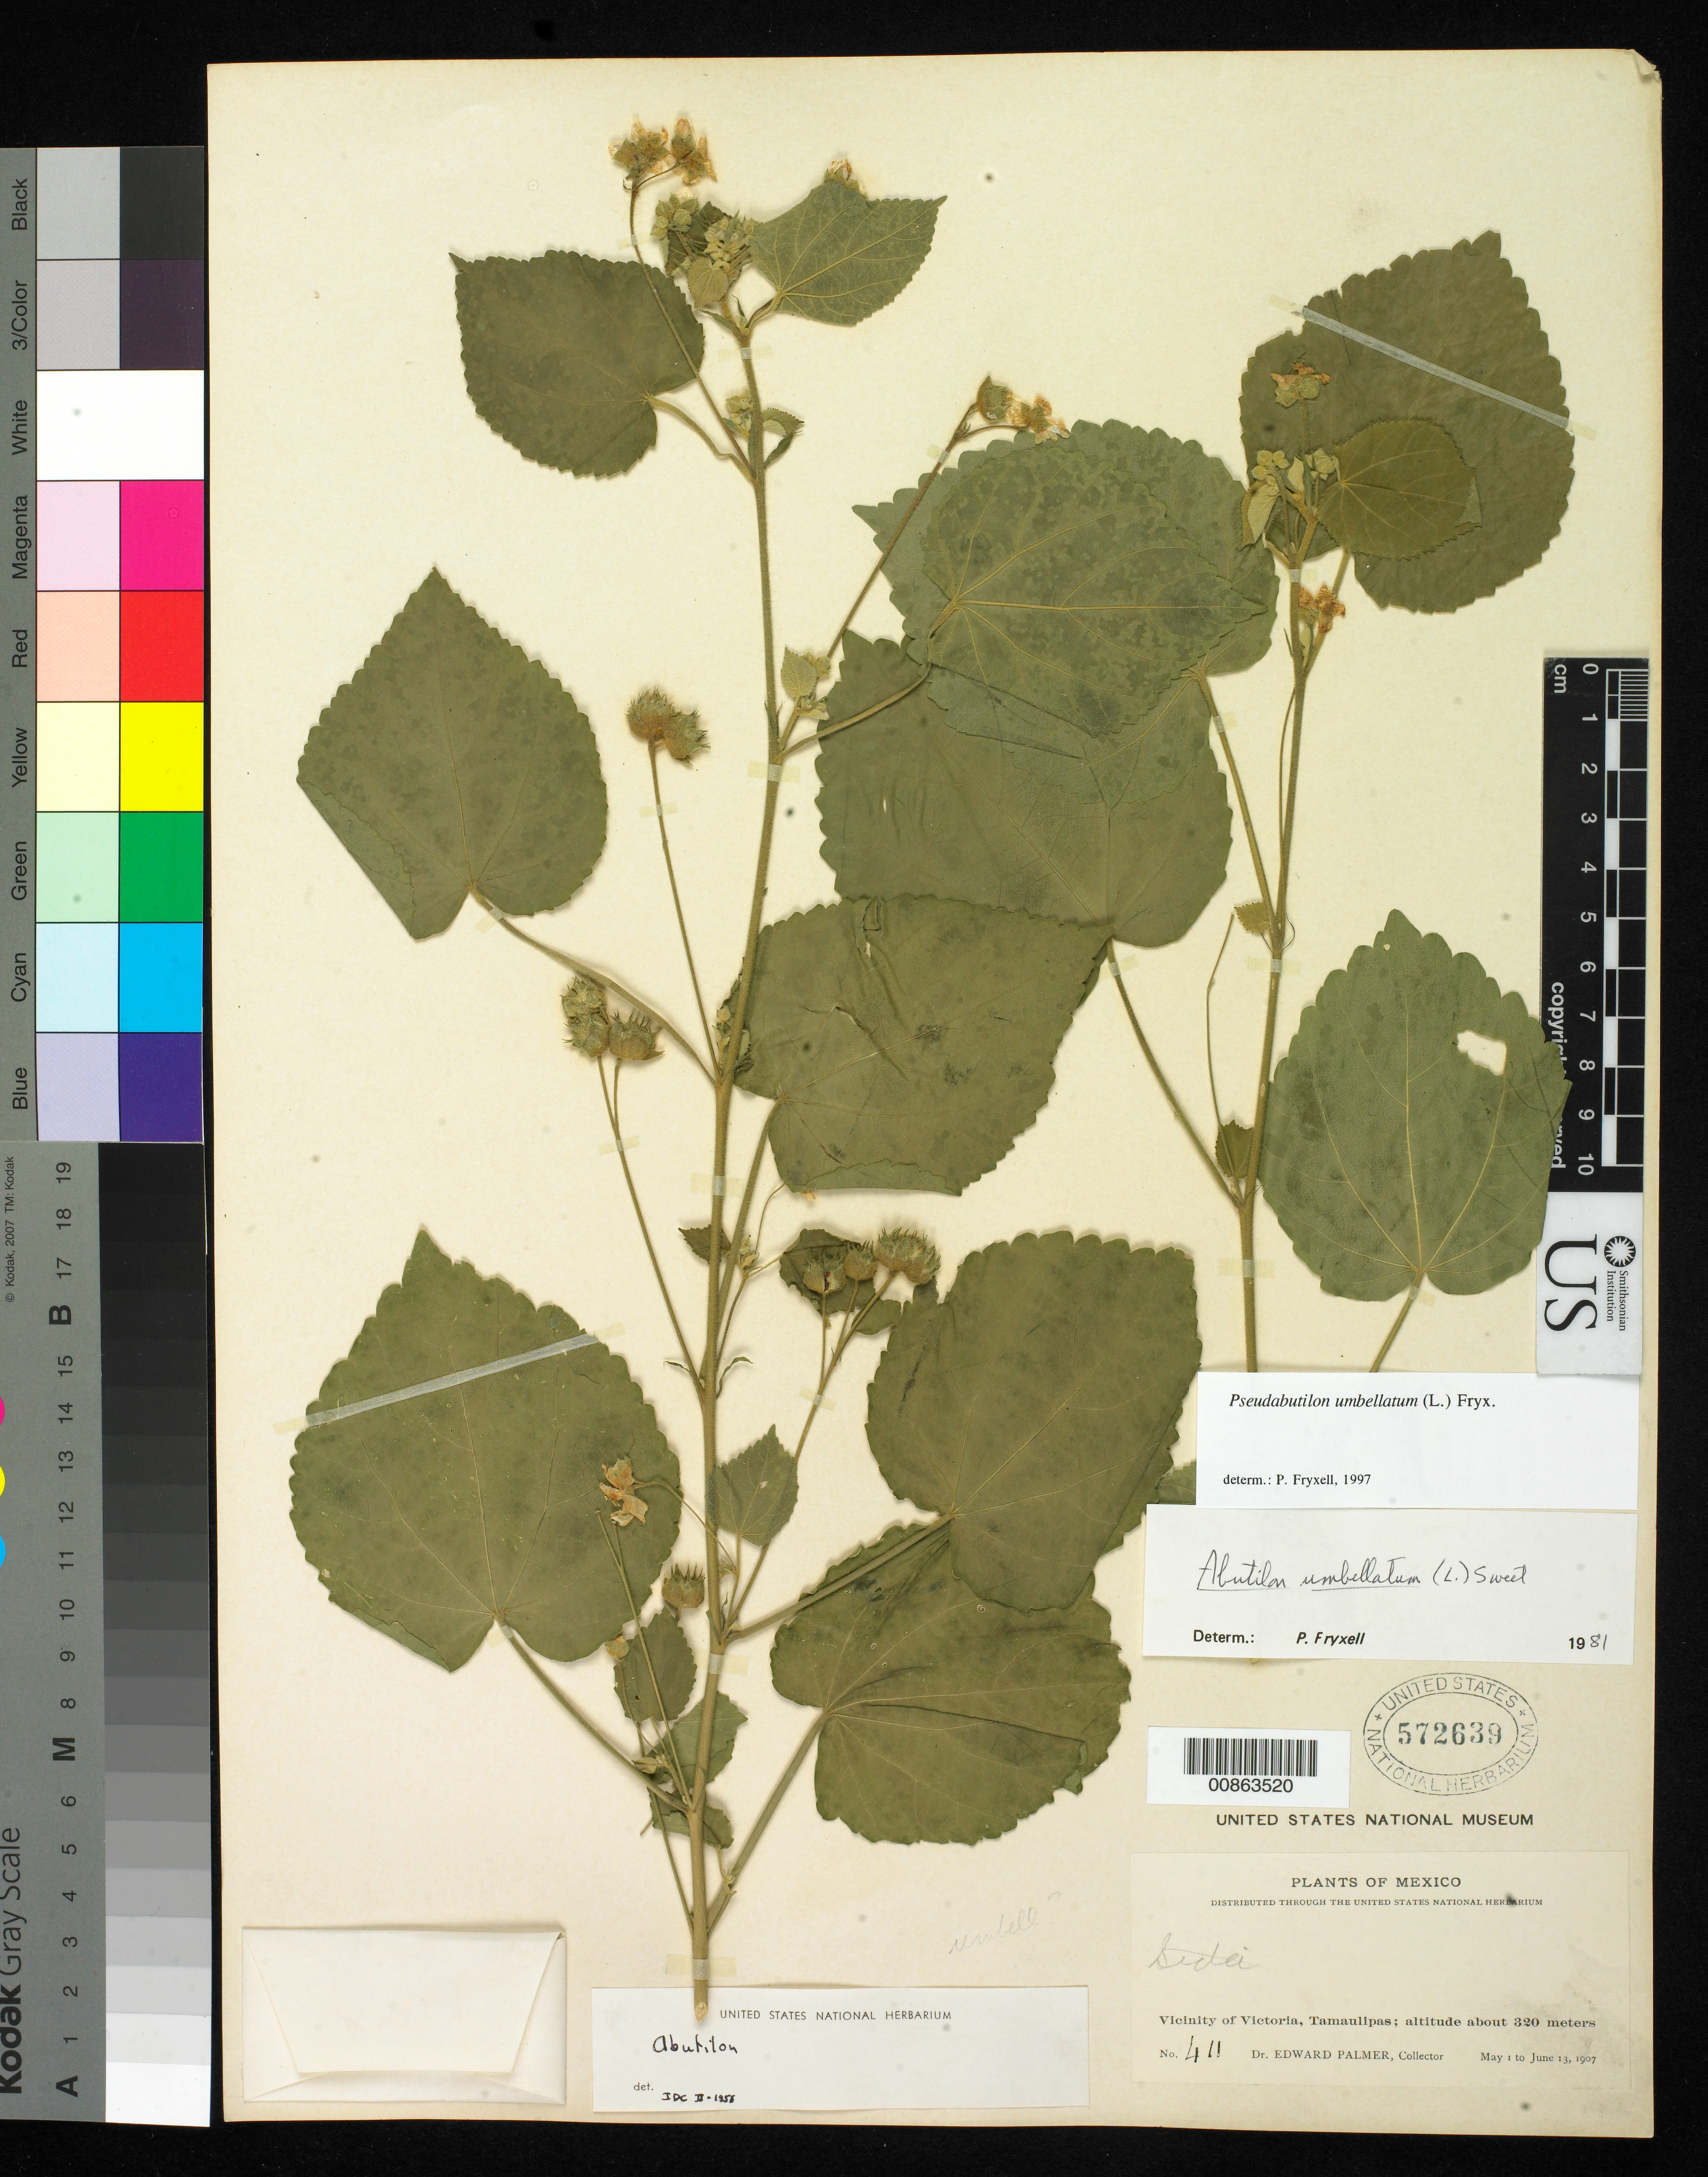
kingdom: Plantae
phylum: Tracheophyta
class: Magnoliopsida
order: Malvales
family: Malvaceae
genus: Pseudabutilon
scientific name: Pseudabutilon umbellatum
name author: (L.) Fryxell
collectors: E. Palmer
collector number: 411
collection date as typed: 01 May 1907 to 13 Jun 1907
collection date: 1907-05-01/1907-06-13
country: Mexico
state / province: Tamaulipas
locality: Vicinity of Victoria.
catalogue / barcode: US 572639